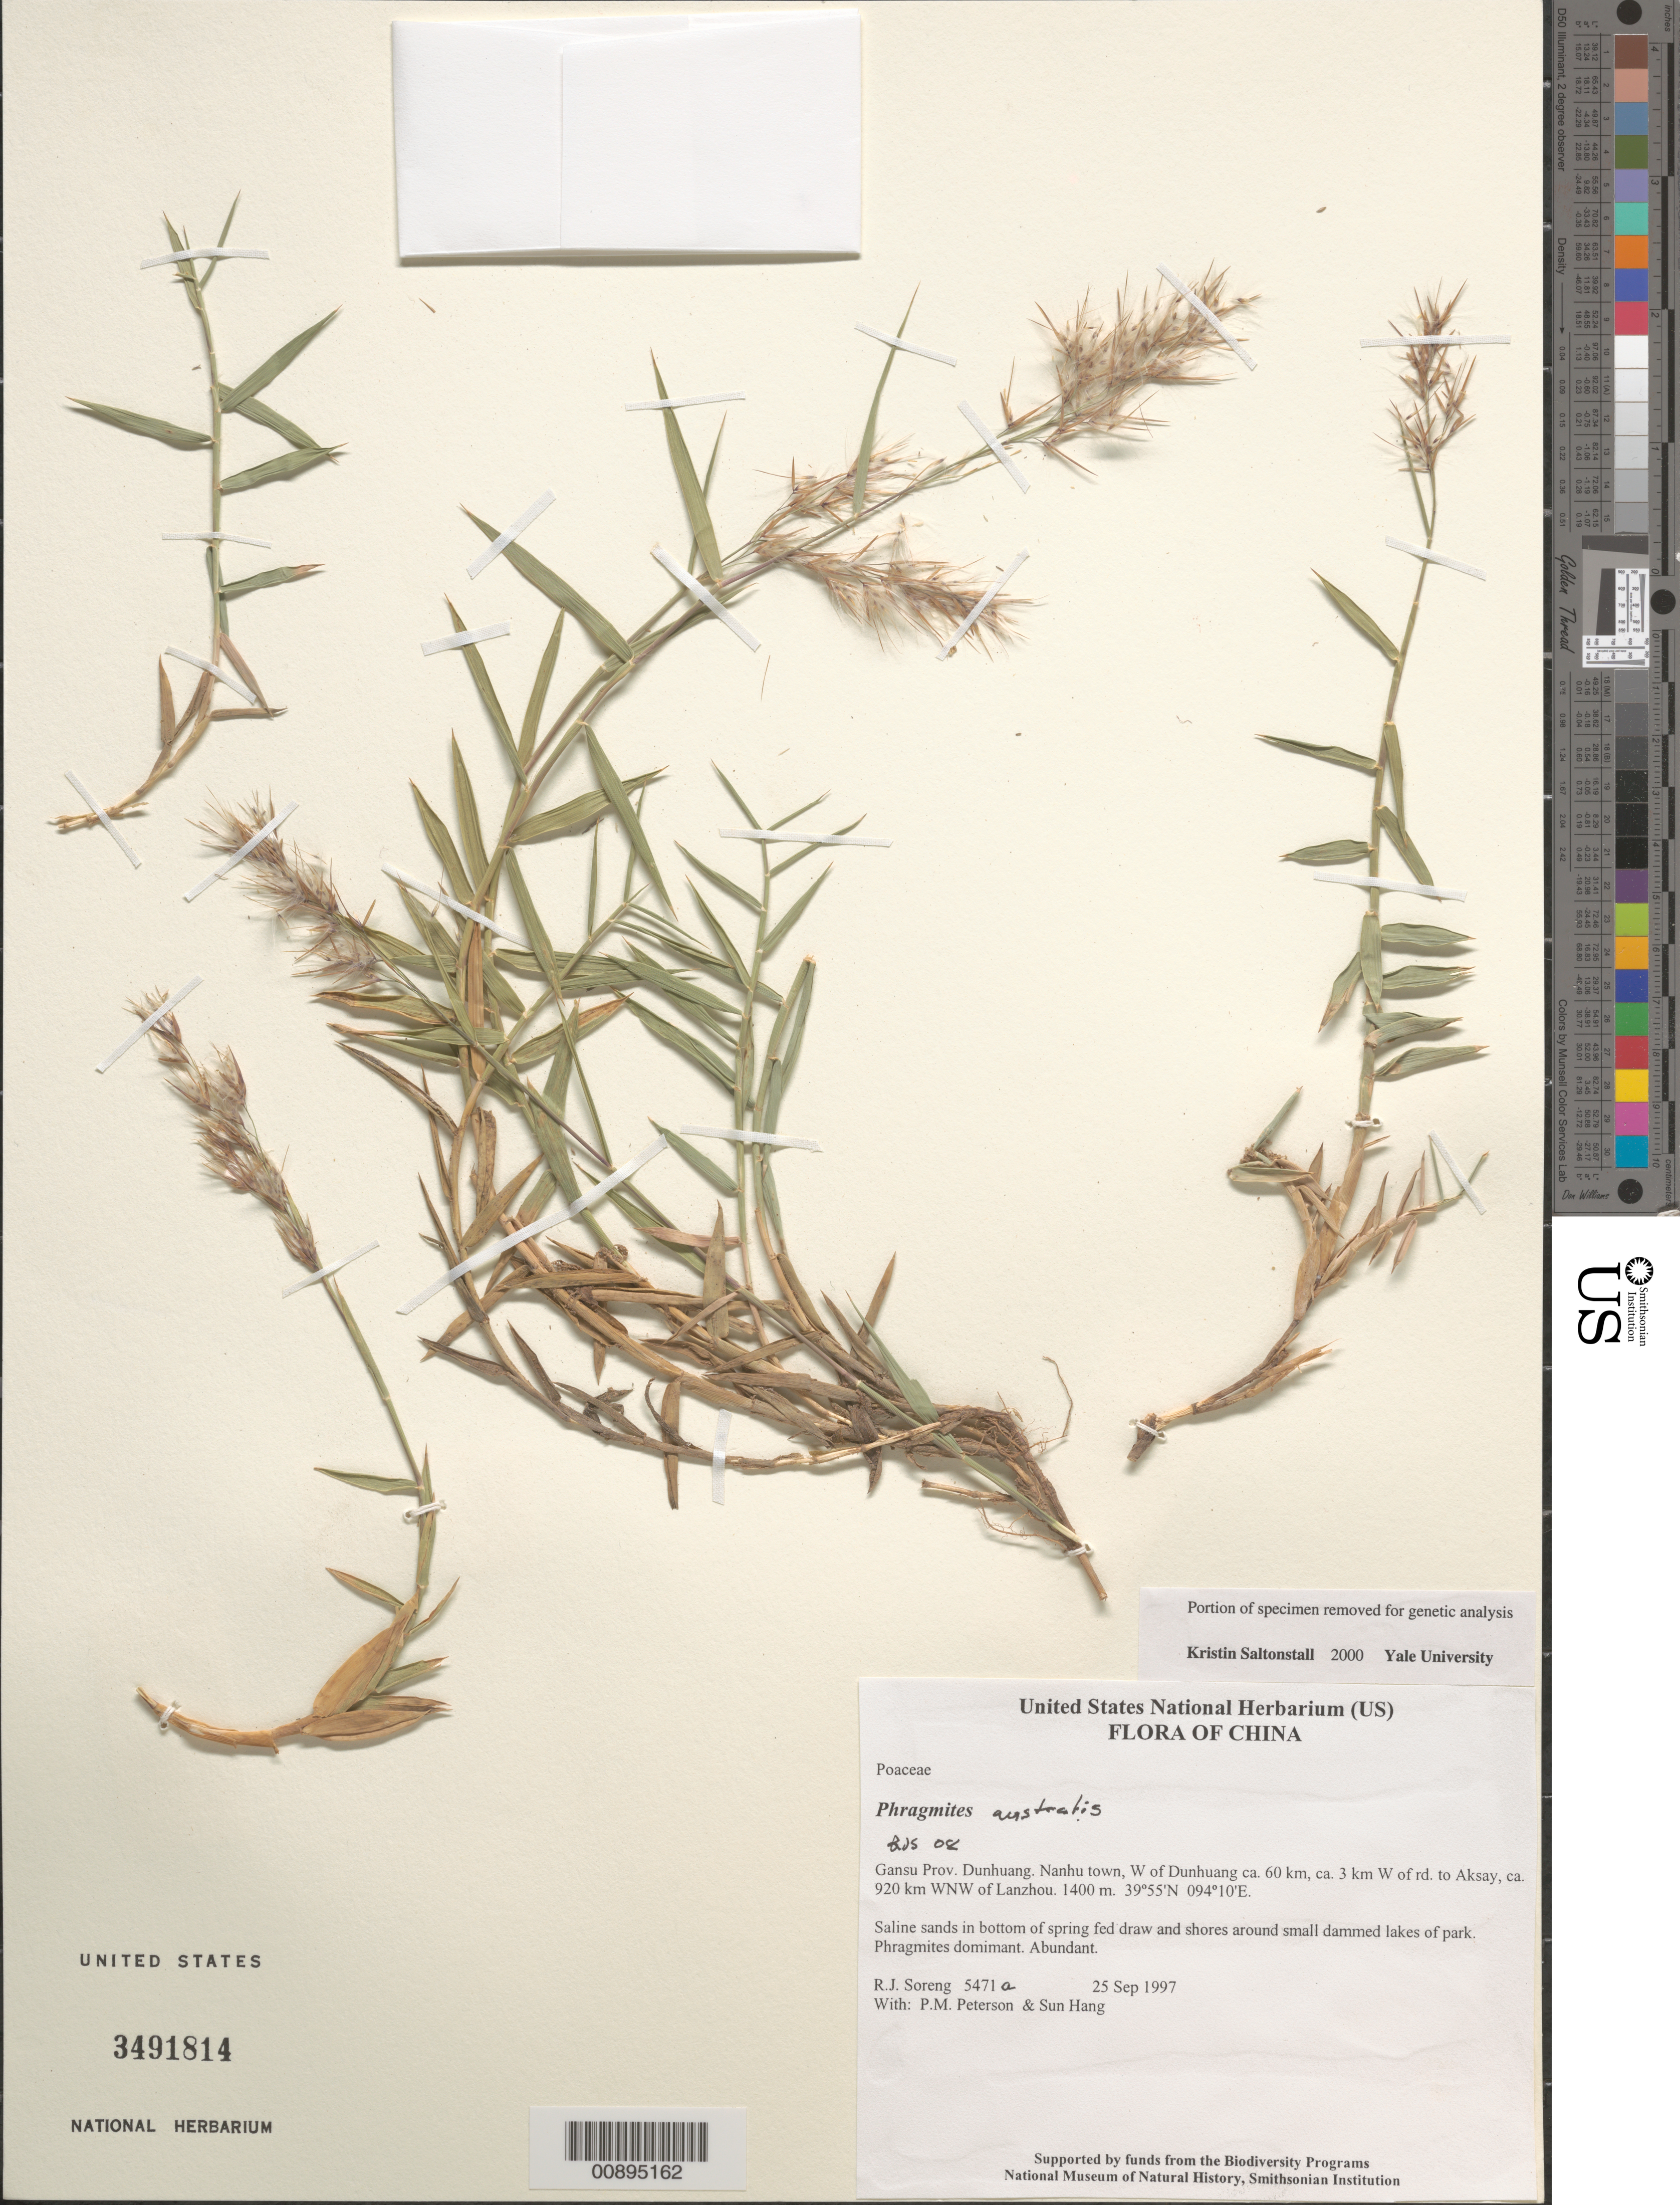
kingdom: Plantae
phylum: Tracheophyta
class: Liliopsida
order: Poales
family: Poaceae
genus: Phragmites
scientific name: Phragmites australis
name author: (Cav.) Trin. ex Steud.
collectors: R. J. Soreng, P. M. Peterson & Sun Hang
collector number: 5471a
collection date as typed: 25 Sep 1997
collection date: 1997-09-25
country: China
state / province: Gansu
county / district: Dunhuang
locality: Nanhu town, W of Dunhuang ca. 60 km, ca. 3 km W of rd. to Aksay, ca. 920 km WNW of Lanzhou.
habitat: Saline sands in bottom of spring fed draw and shores around small dammed lakes of park. Phragmites domimant.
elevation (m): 1400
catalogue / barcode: US 3491814